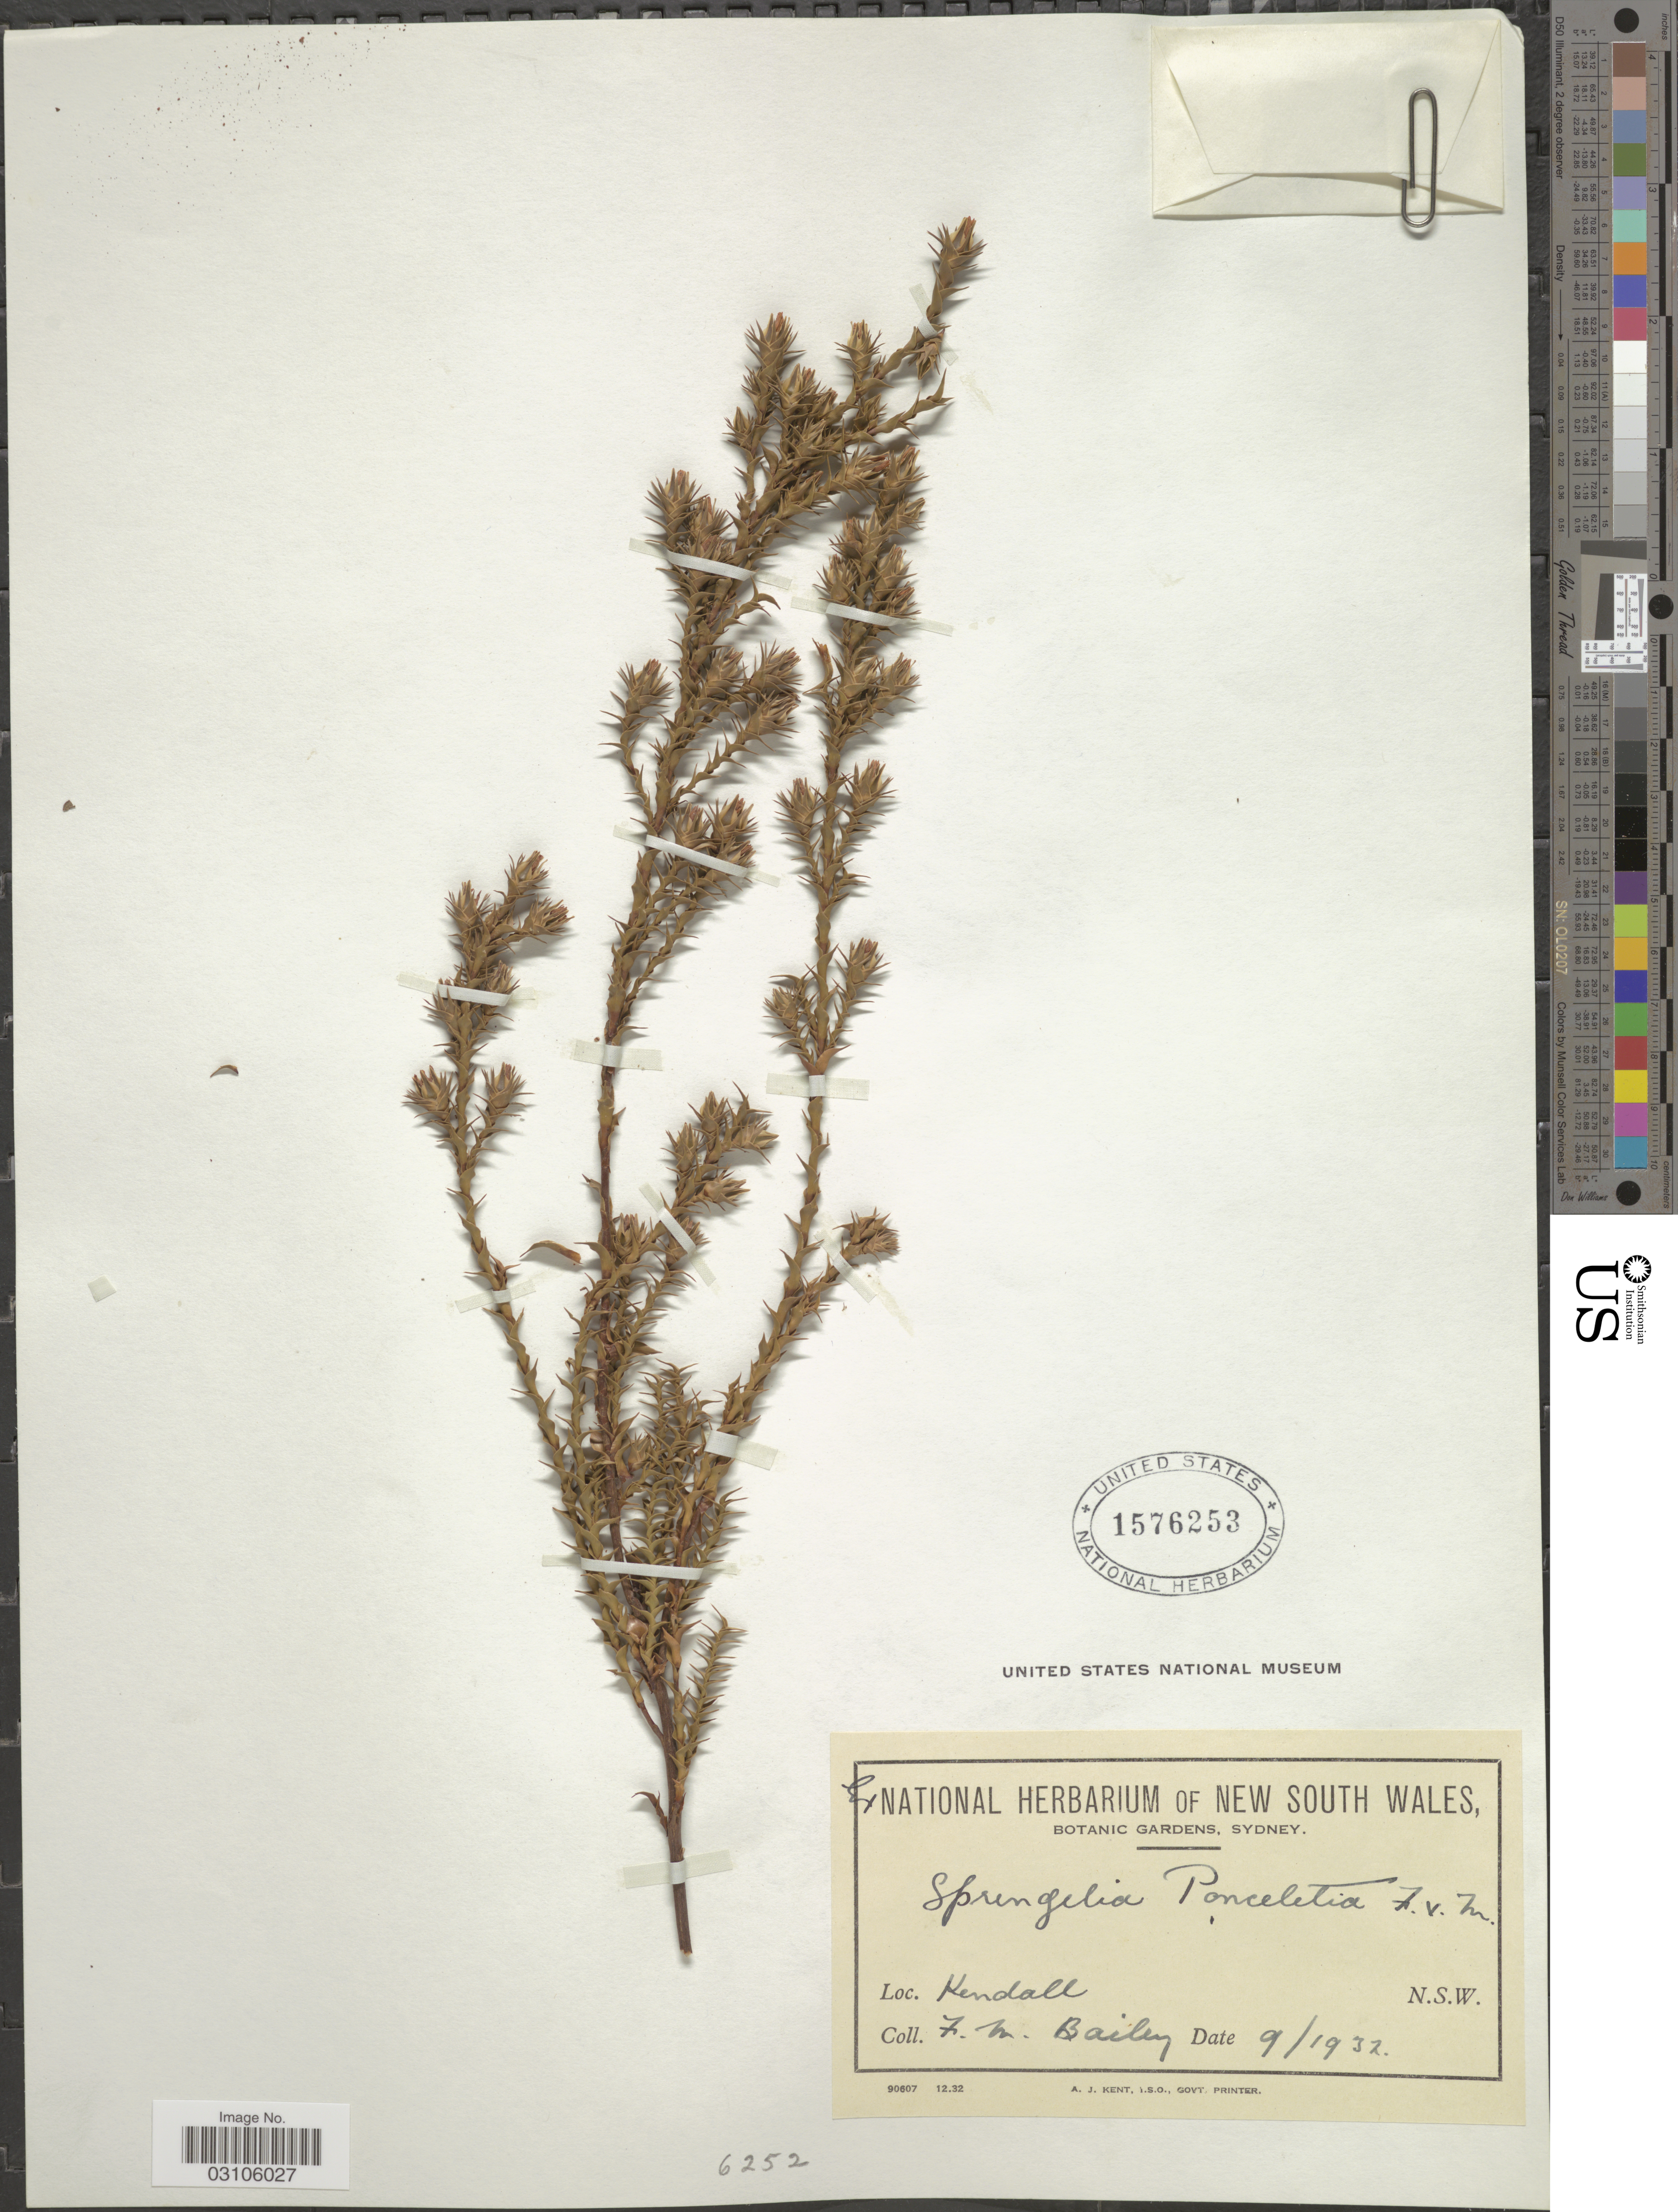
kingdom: Plantae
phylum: Tracheophyta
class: Magnoliopsida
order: Ericales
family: Ericaceae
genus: Sprengelia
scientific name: Sprengelia ponceletia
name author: F. Muell.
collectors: F. M. Bailey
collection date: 1932-09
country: Australia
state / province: New South Wales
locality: Kendall.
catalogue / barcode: US 1576253